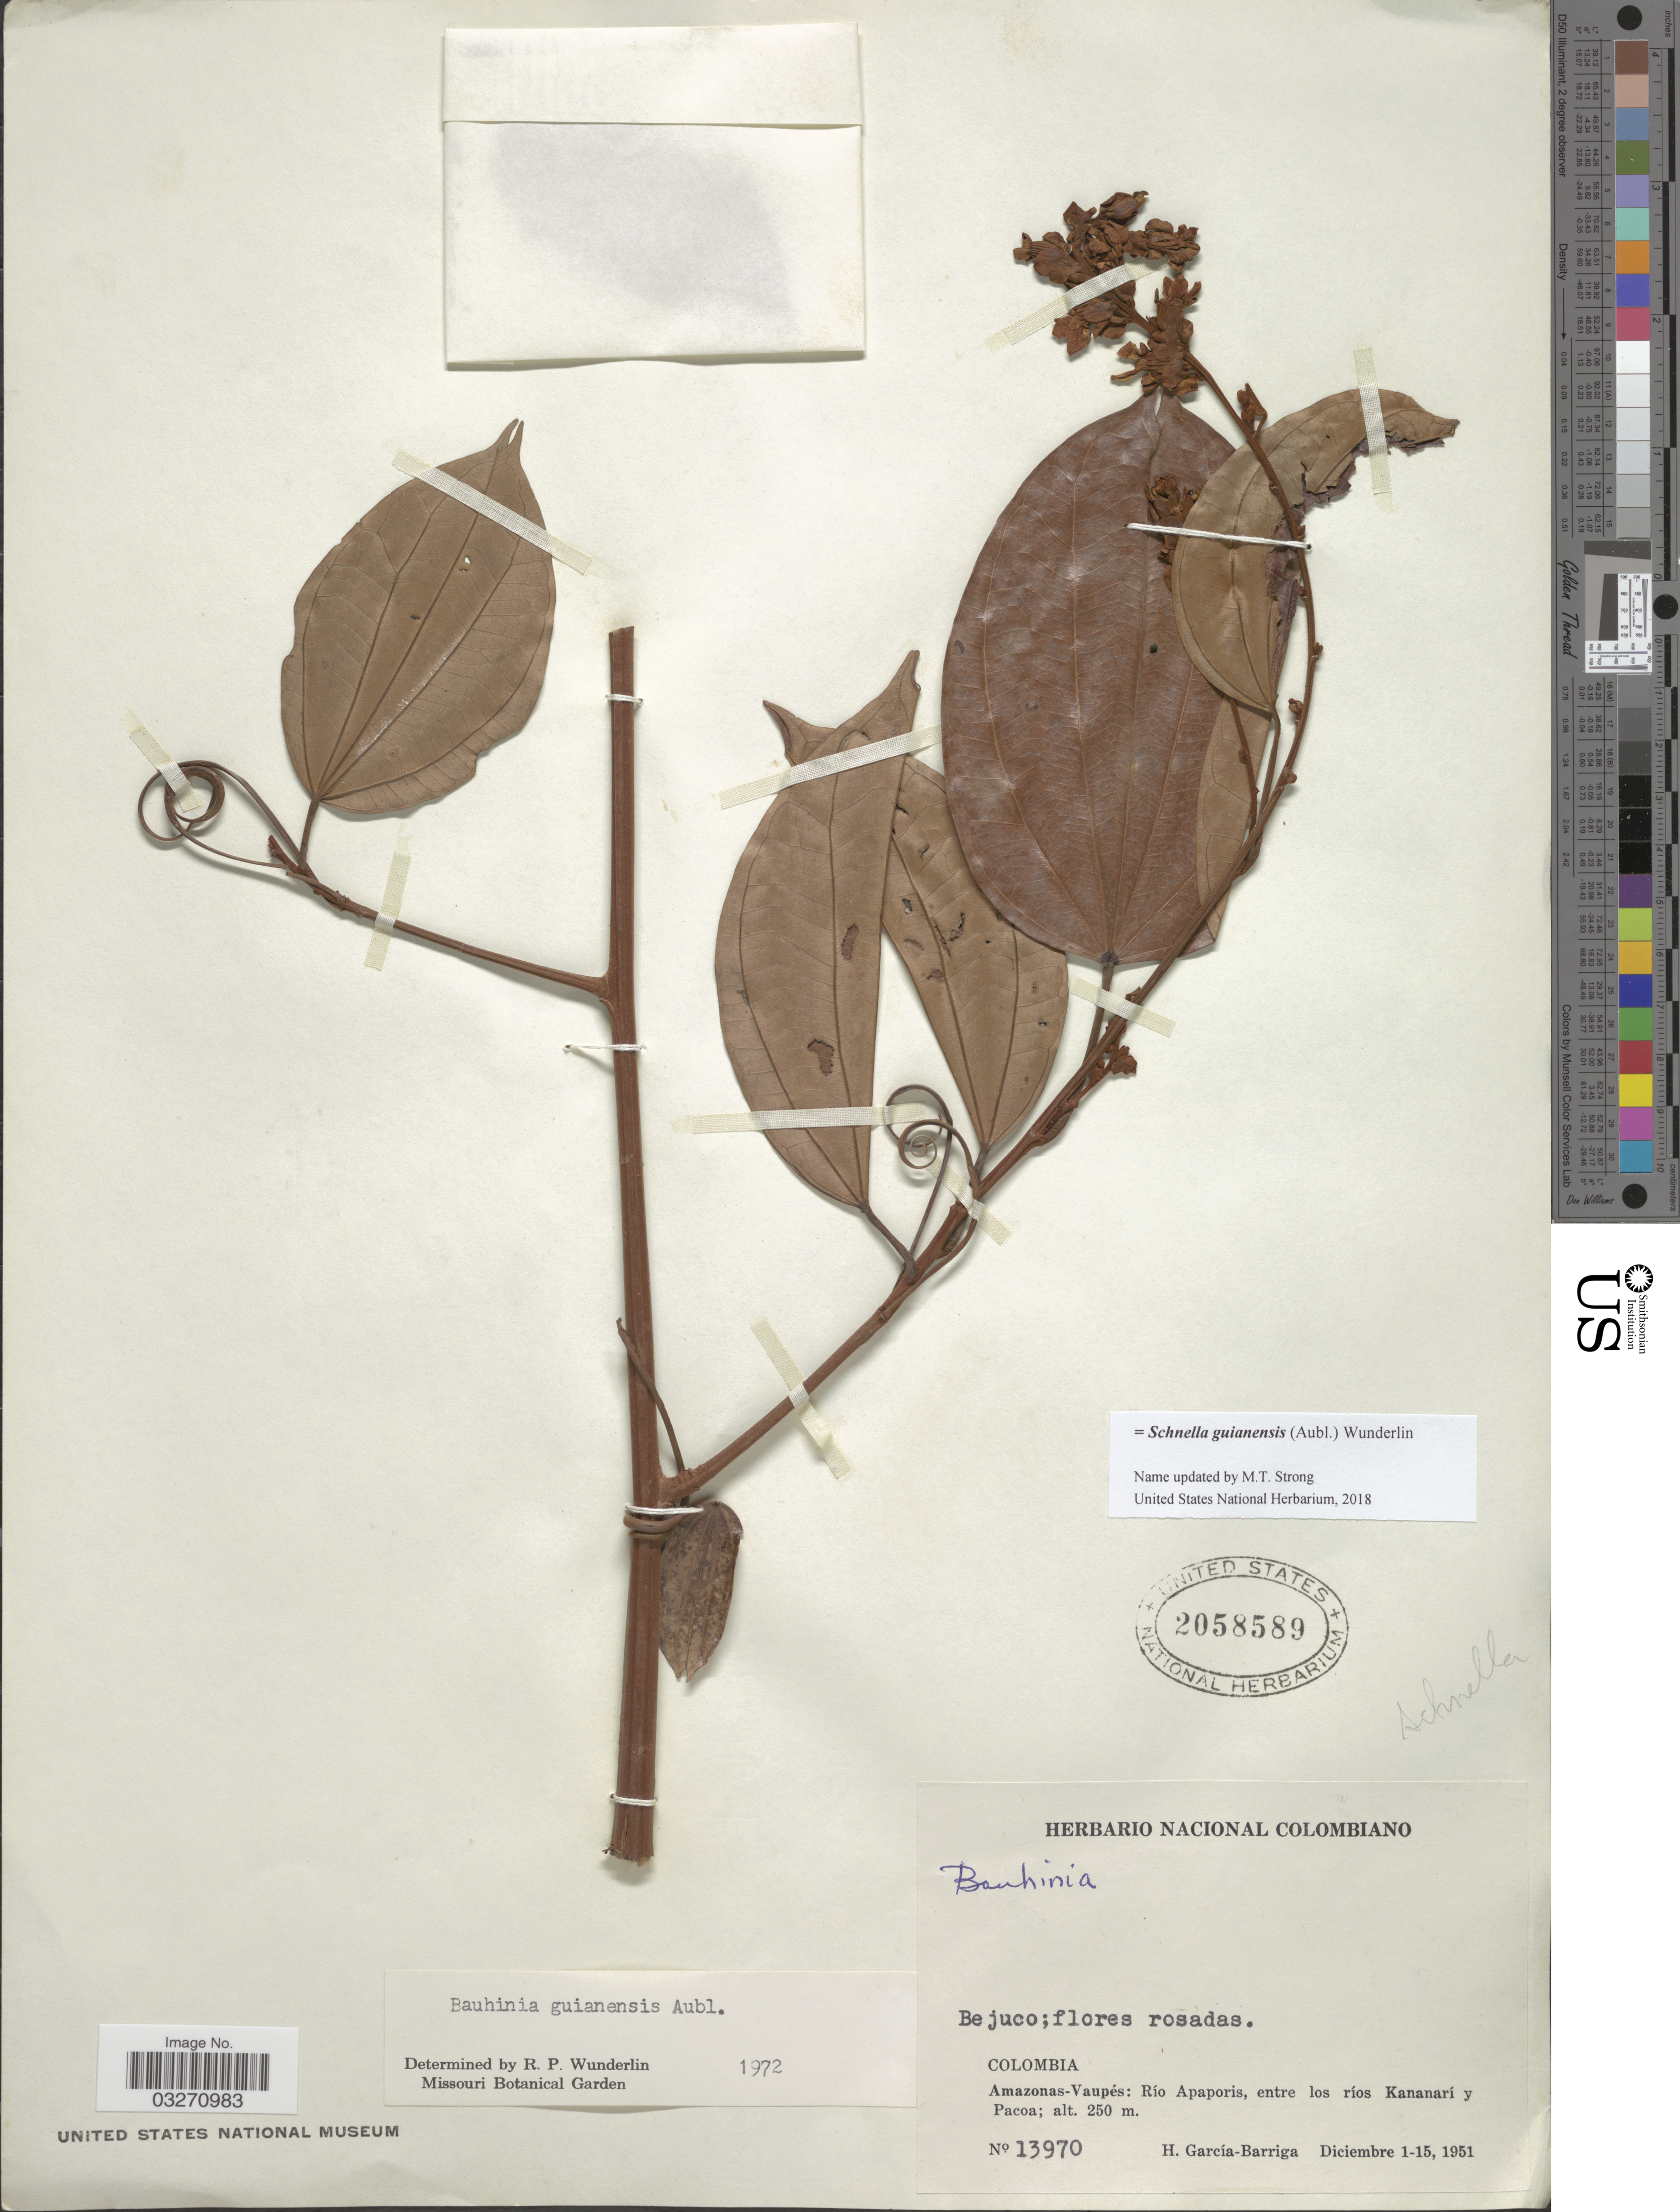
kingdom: Plantae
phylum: Tracheophyta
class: Magnoliopsida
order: Fabales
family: Fabaceae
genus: Schnella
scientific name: Schnella guianensis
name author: (Aubl.) Wunderlin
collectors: H. García Barriga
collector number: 13970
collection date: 1951-12-01/1951-12-15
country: Colombia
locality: Amazonas-Vaupés: Río Apaporis, entre los ríos Kananarí y Pacoa.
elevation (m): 250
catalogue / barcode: US 2058589